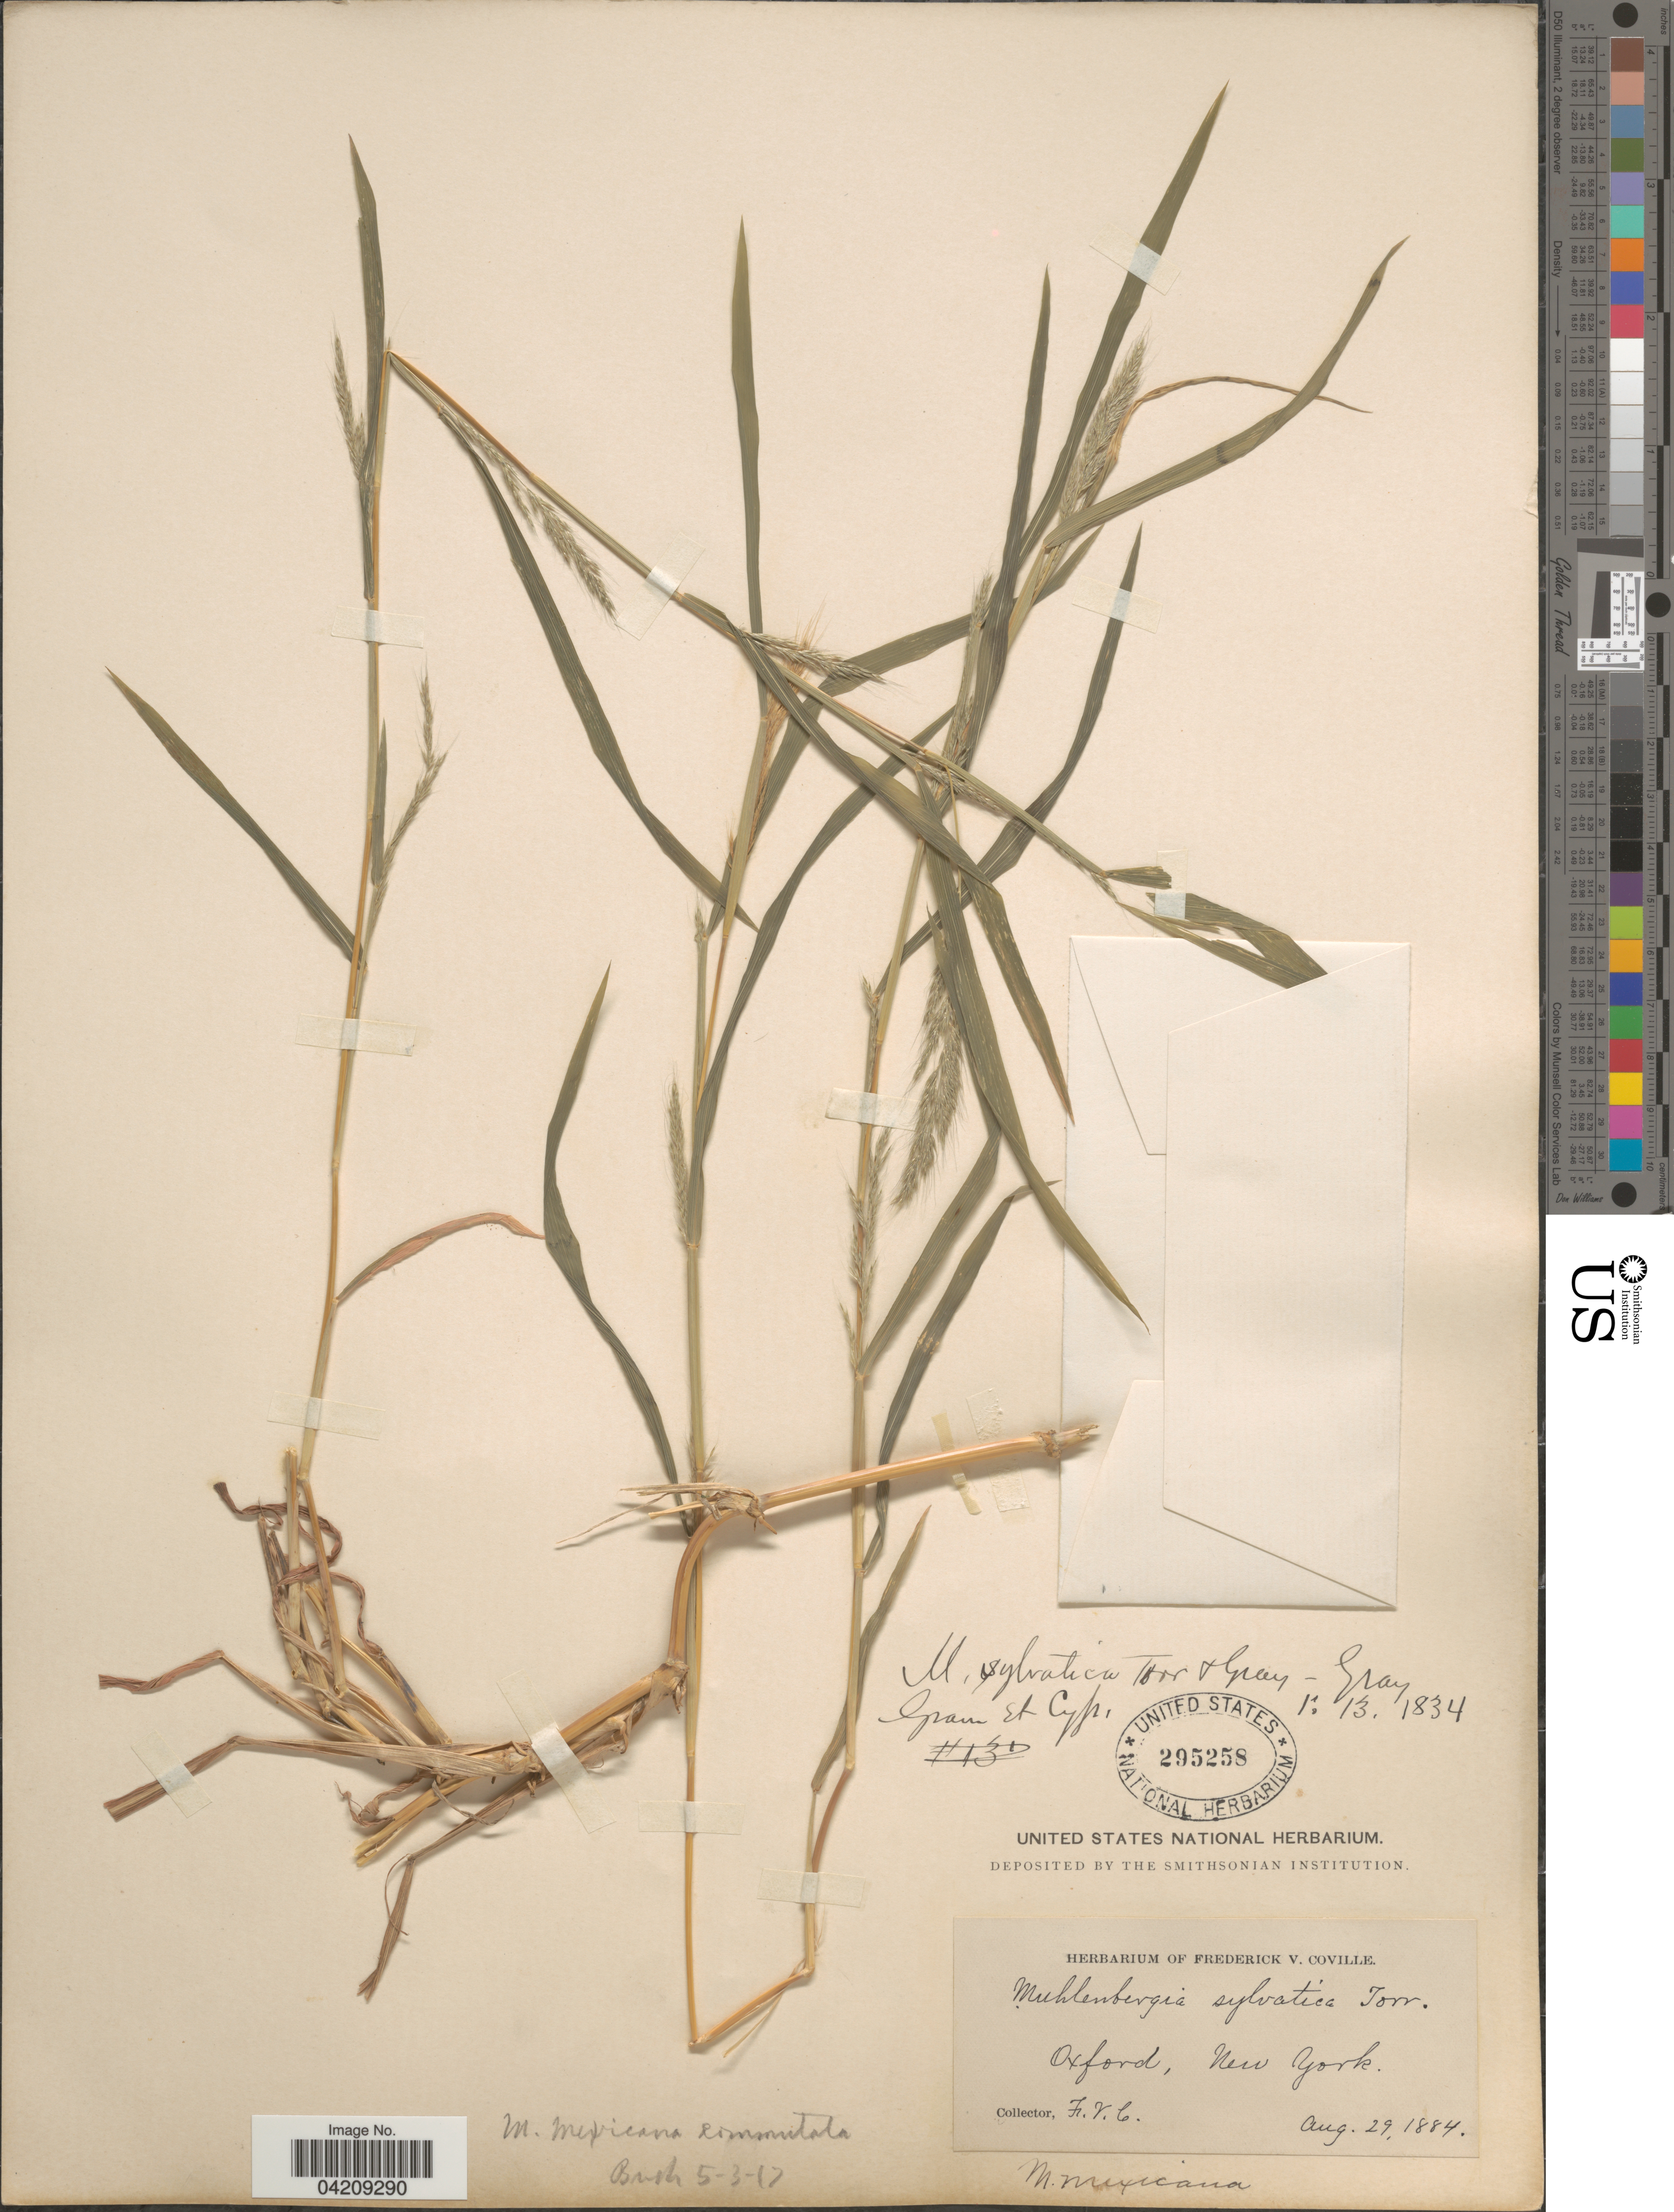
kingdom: Plantae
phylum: Tracheophyta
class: Liliopsida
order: Poales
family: Poaceae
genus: Muhlenbergia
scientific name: Muhlenbergia frondosa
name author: (Poir.) Fernald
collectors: F. V. Coville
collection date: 1884-08-29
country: United States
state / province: New York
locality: Oxford.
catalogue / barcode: US 295258